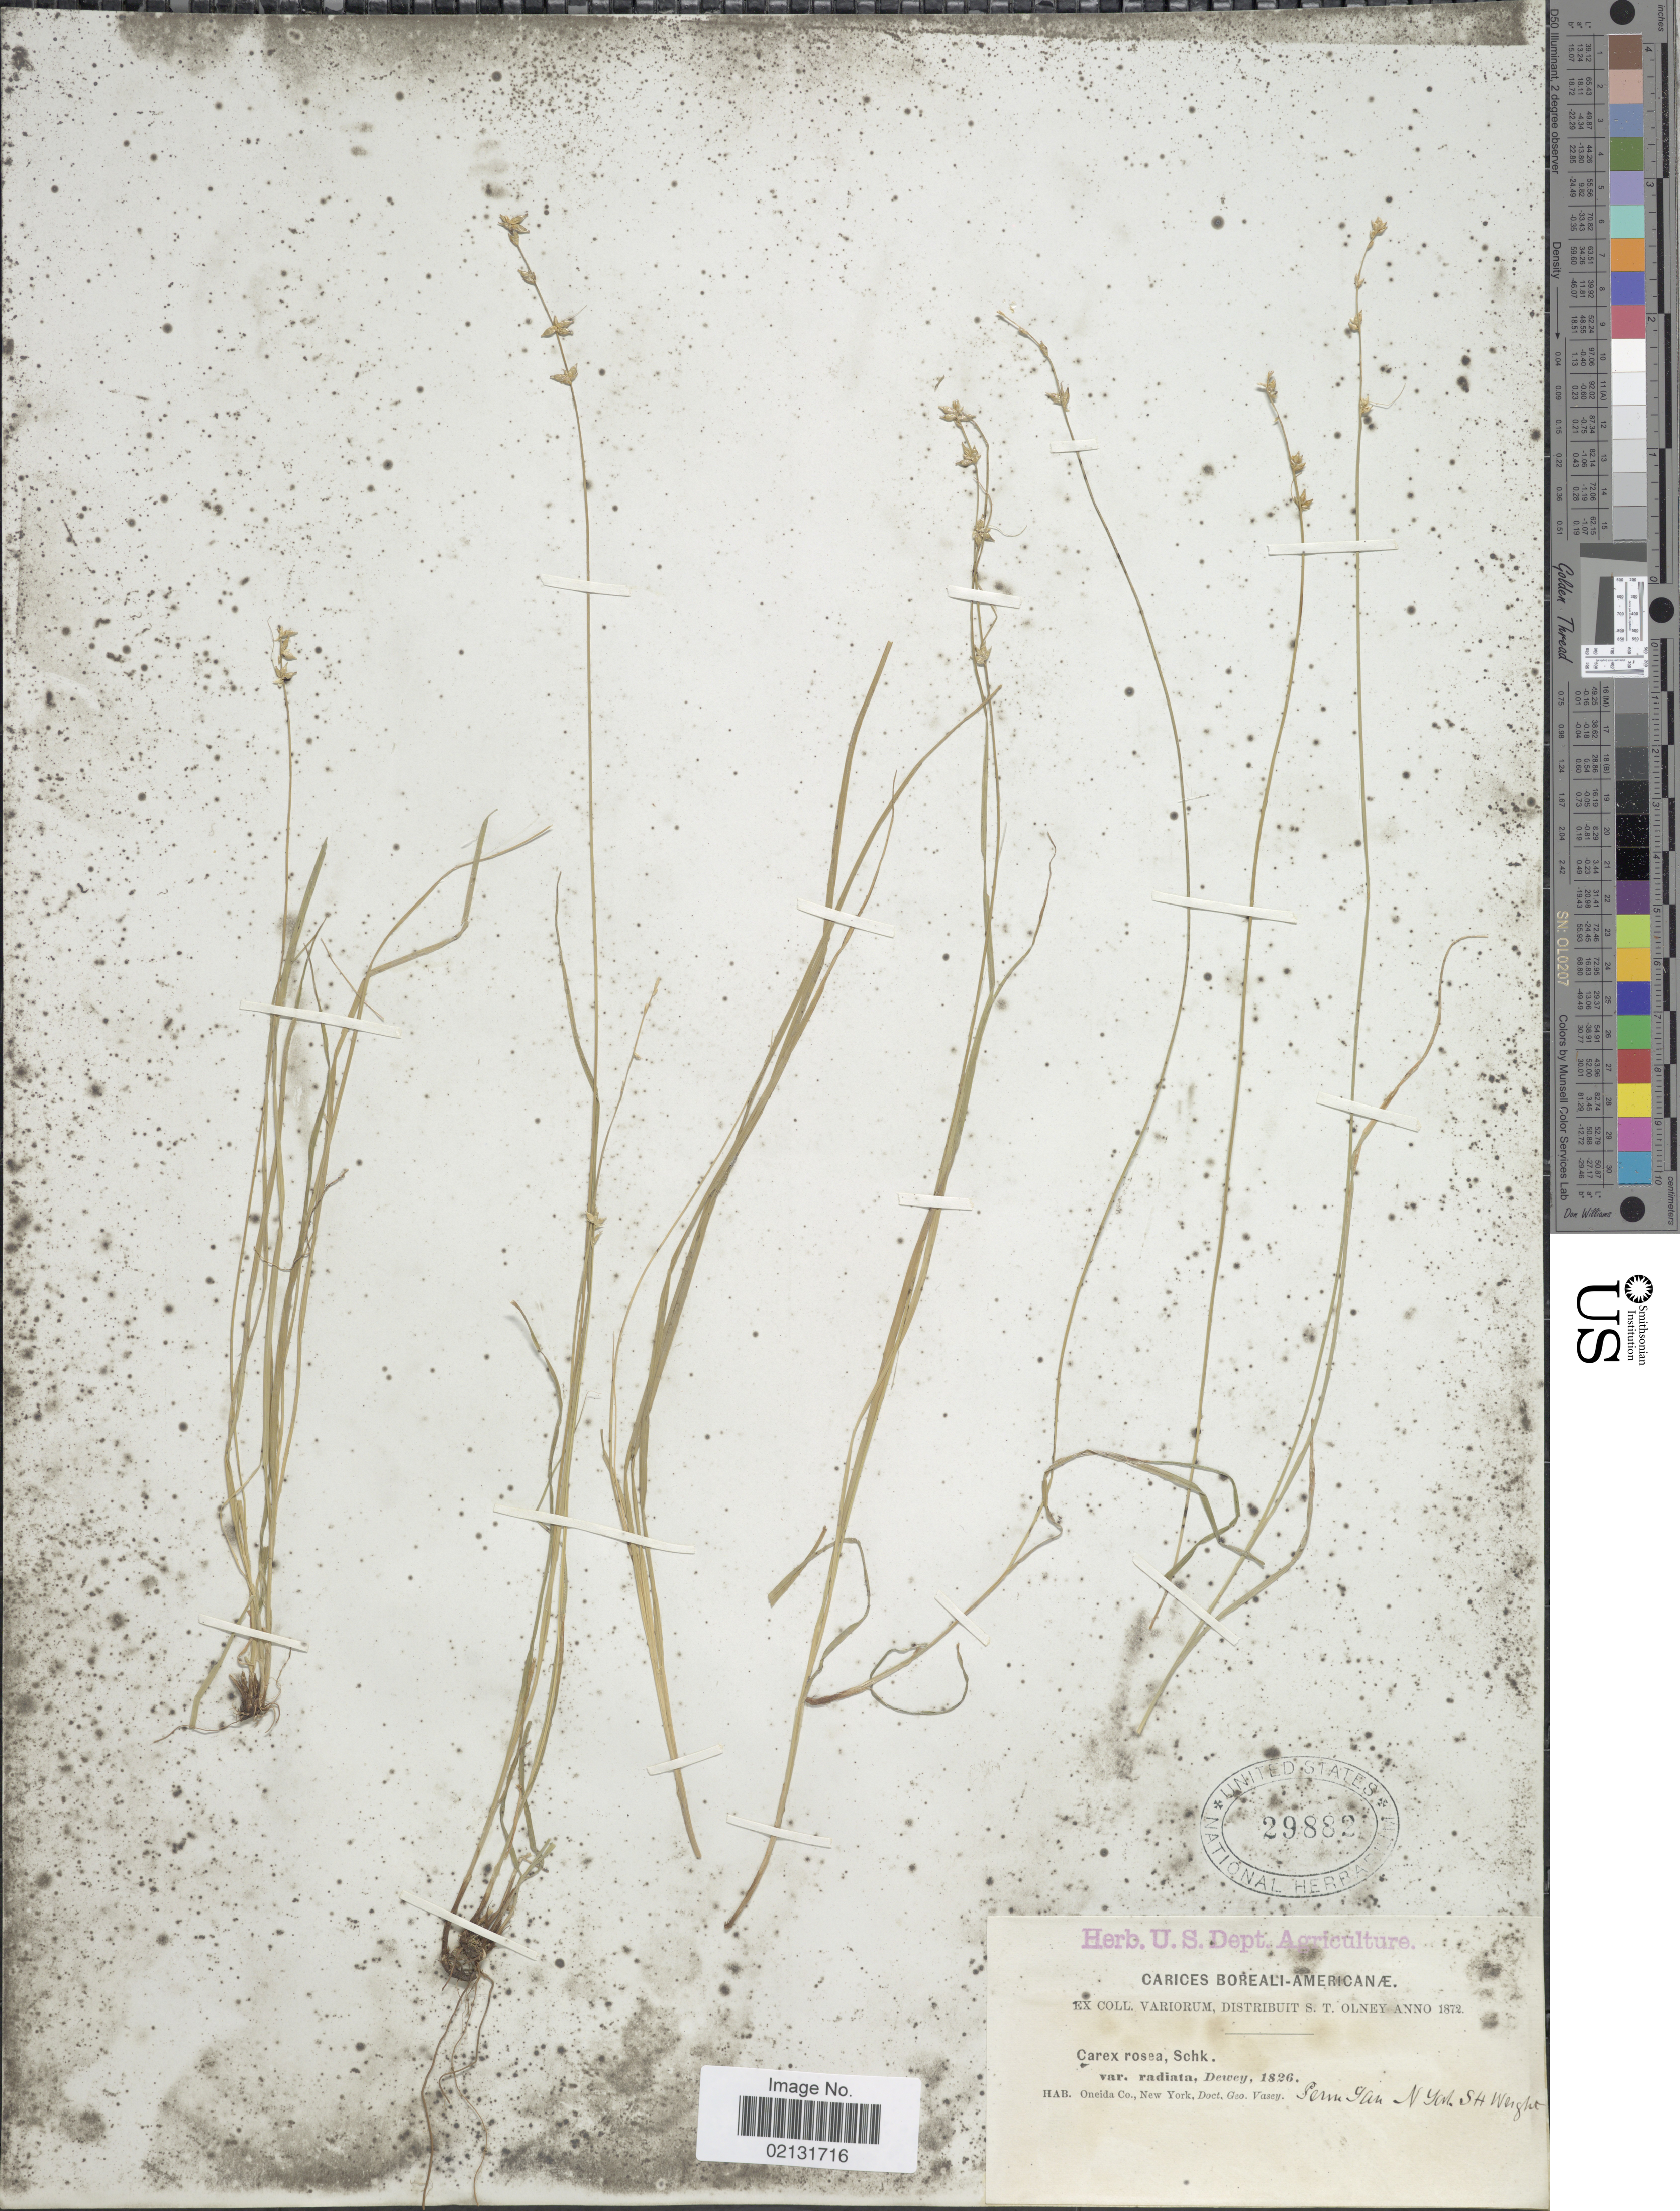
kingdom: Plantae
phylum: Tracheophyta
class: Liliopsida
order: Poales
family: Cyperaceae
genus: Carex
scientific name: Carex rosea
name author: Willd.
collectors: G. Vasey & S. H. Wright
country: United States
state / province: New York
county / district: Oneida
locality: Oneida Co., Penn Yan.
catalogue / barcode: US 29882